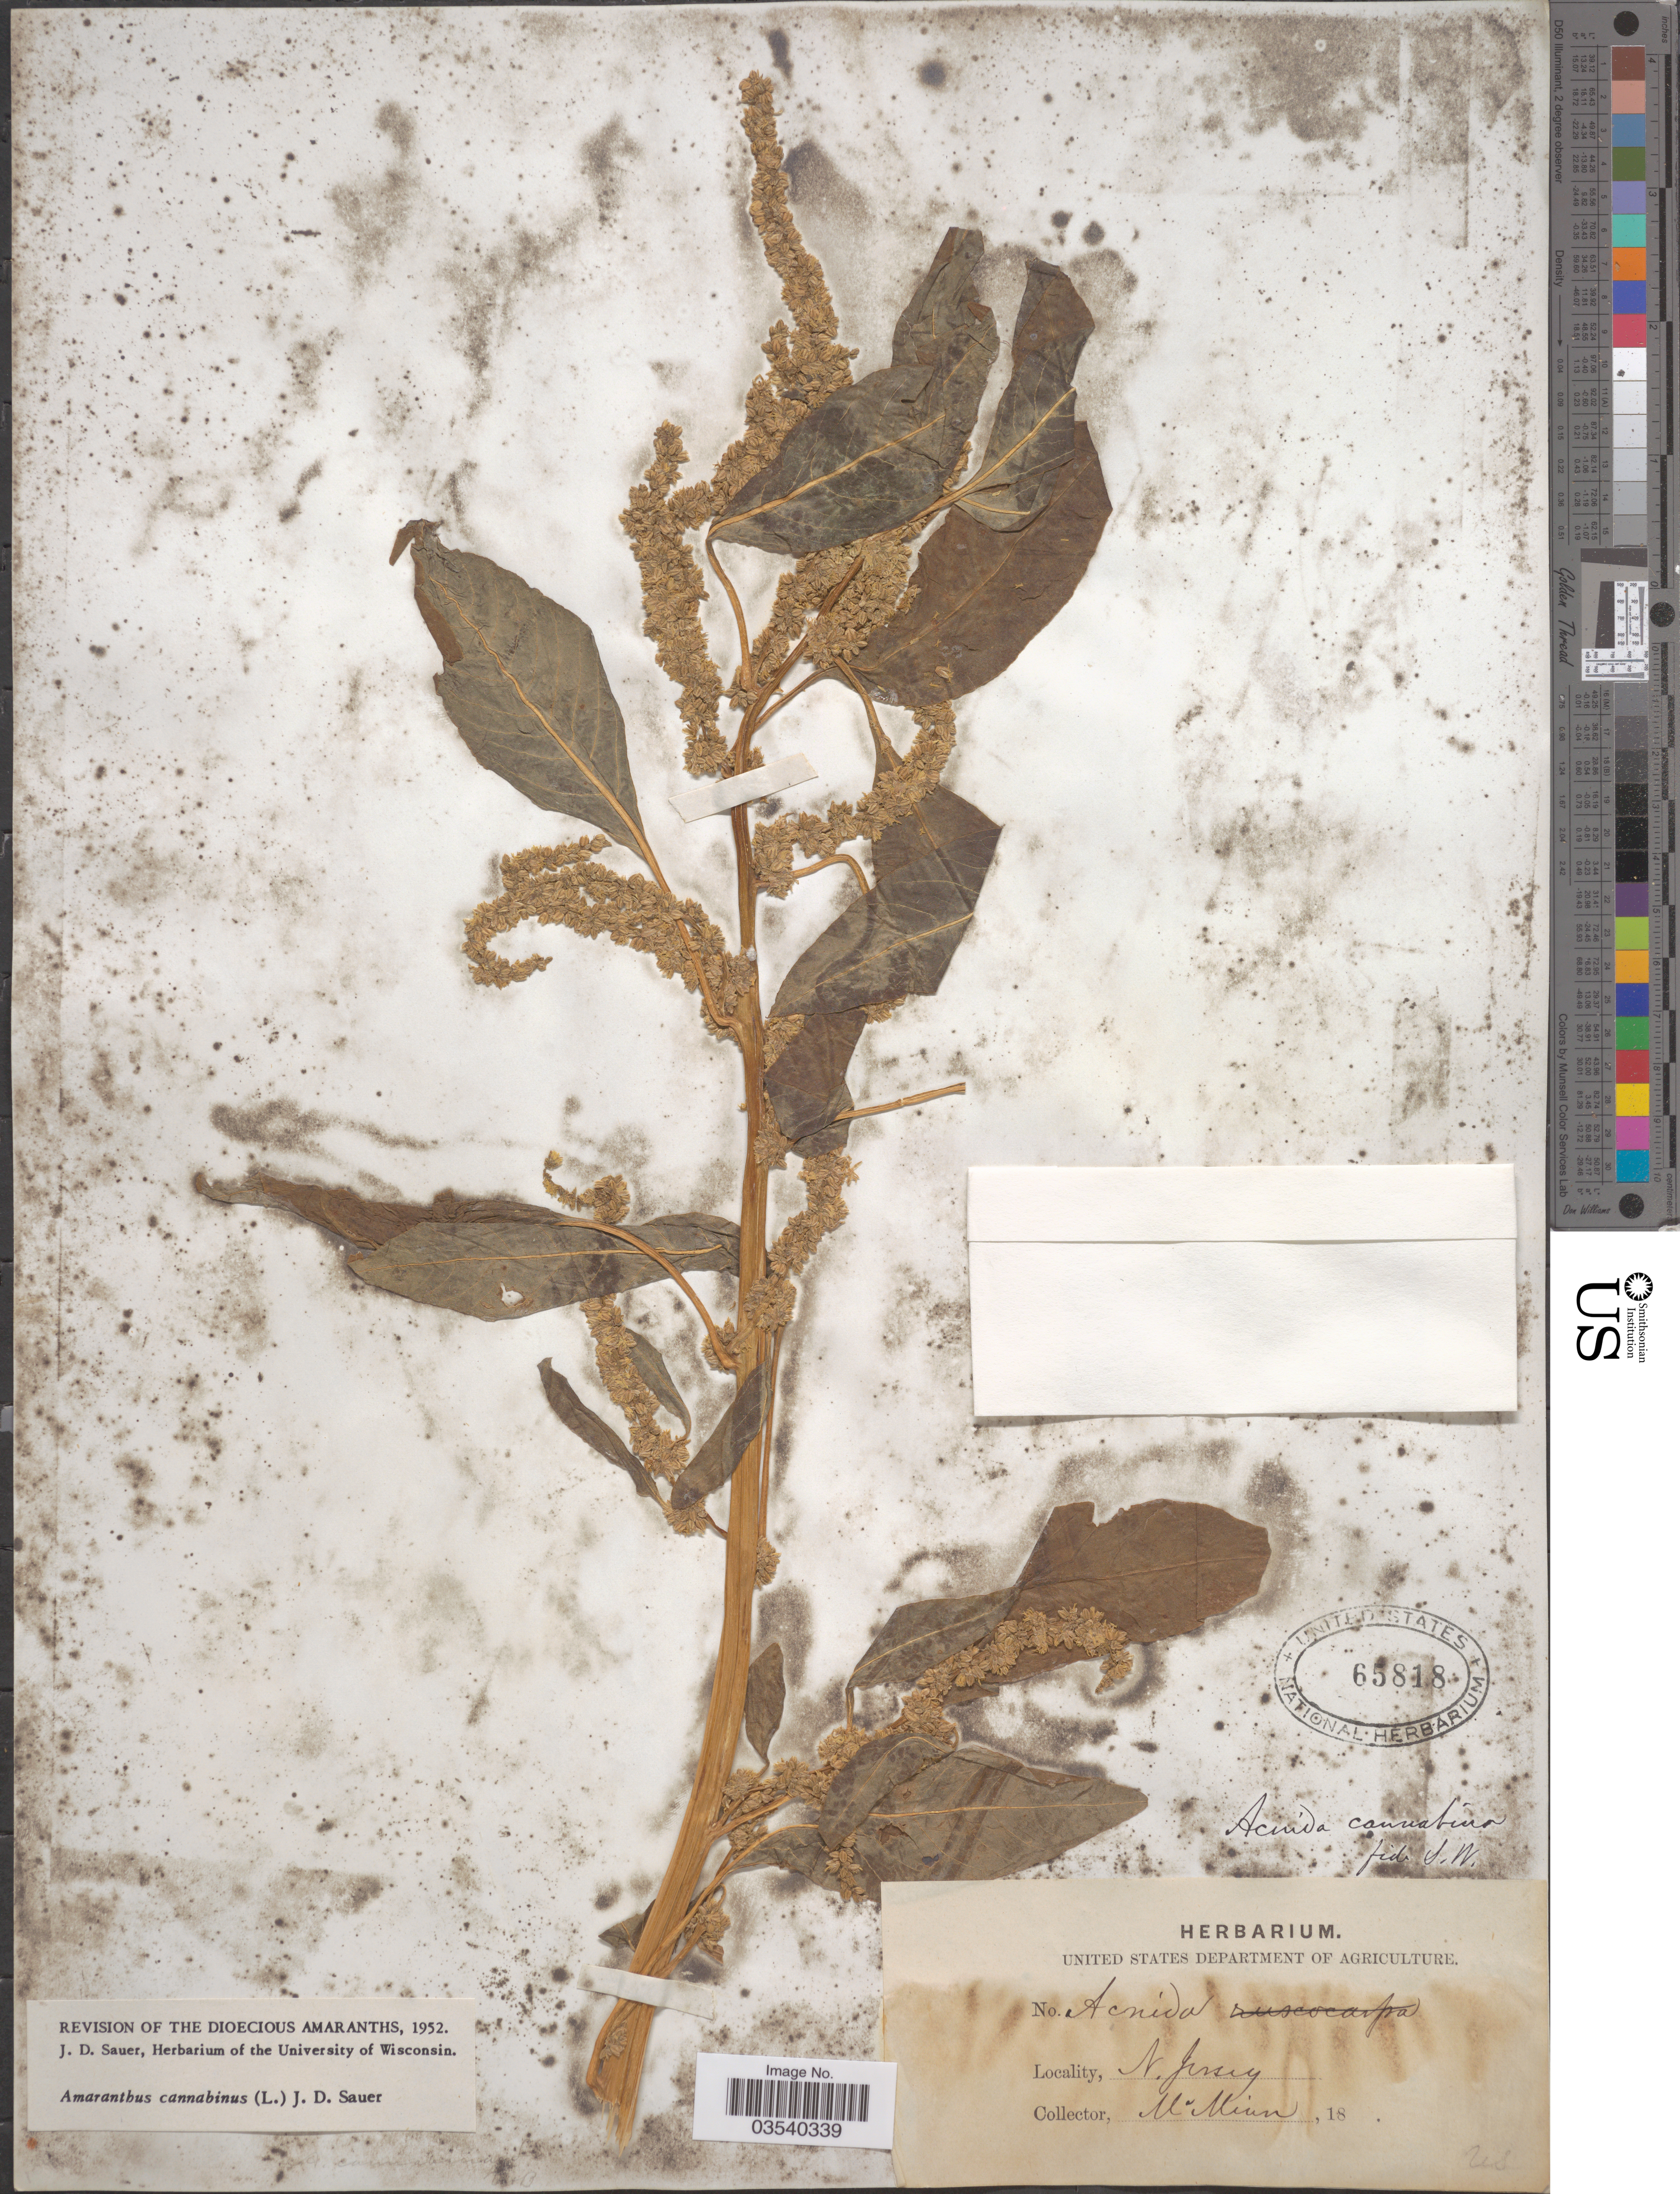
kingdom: Plantae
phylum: Tracheophyta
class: Magnoliopsida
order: Caryophyllales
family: Amaranthaceae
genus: Amaranthus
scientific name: Amaranthus cannabinus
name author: (L.) E.G. F. Sauer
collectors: McMinn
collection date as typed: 18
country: United States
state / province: New Jersey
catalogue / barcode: US 65818